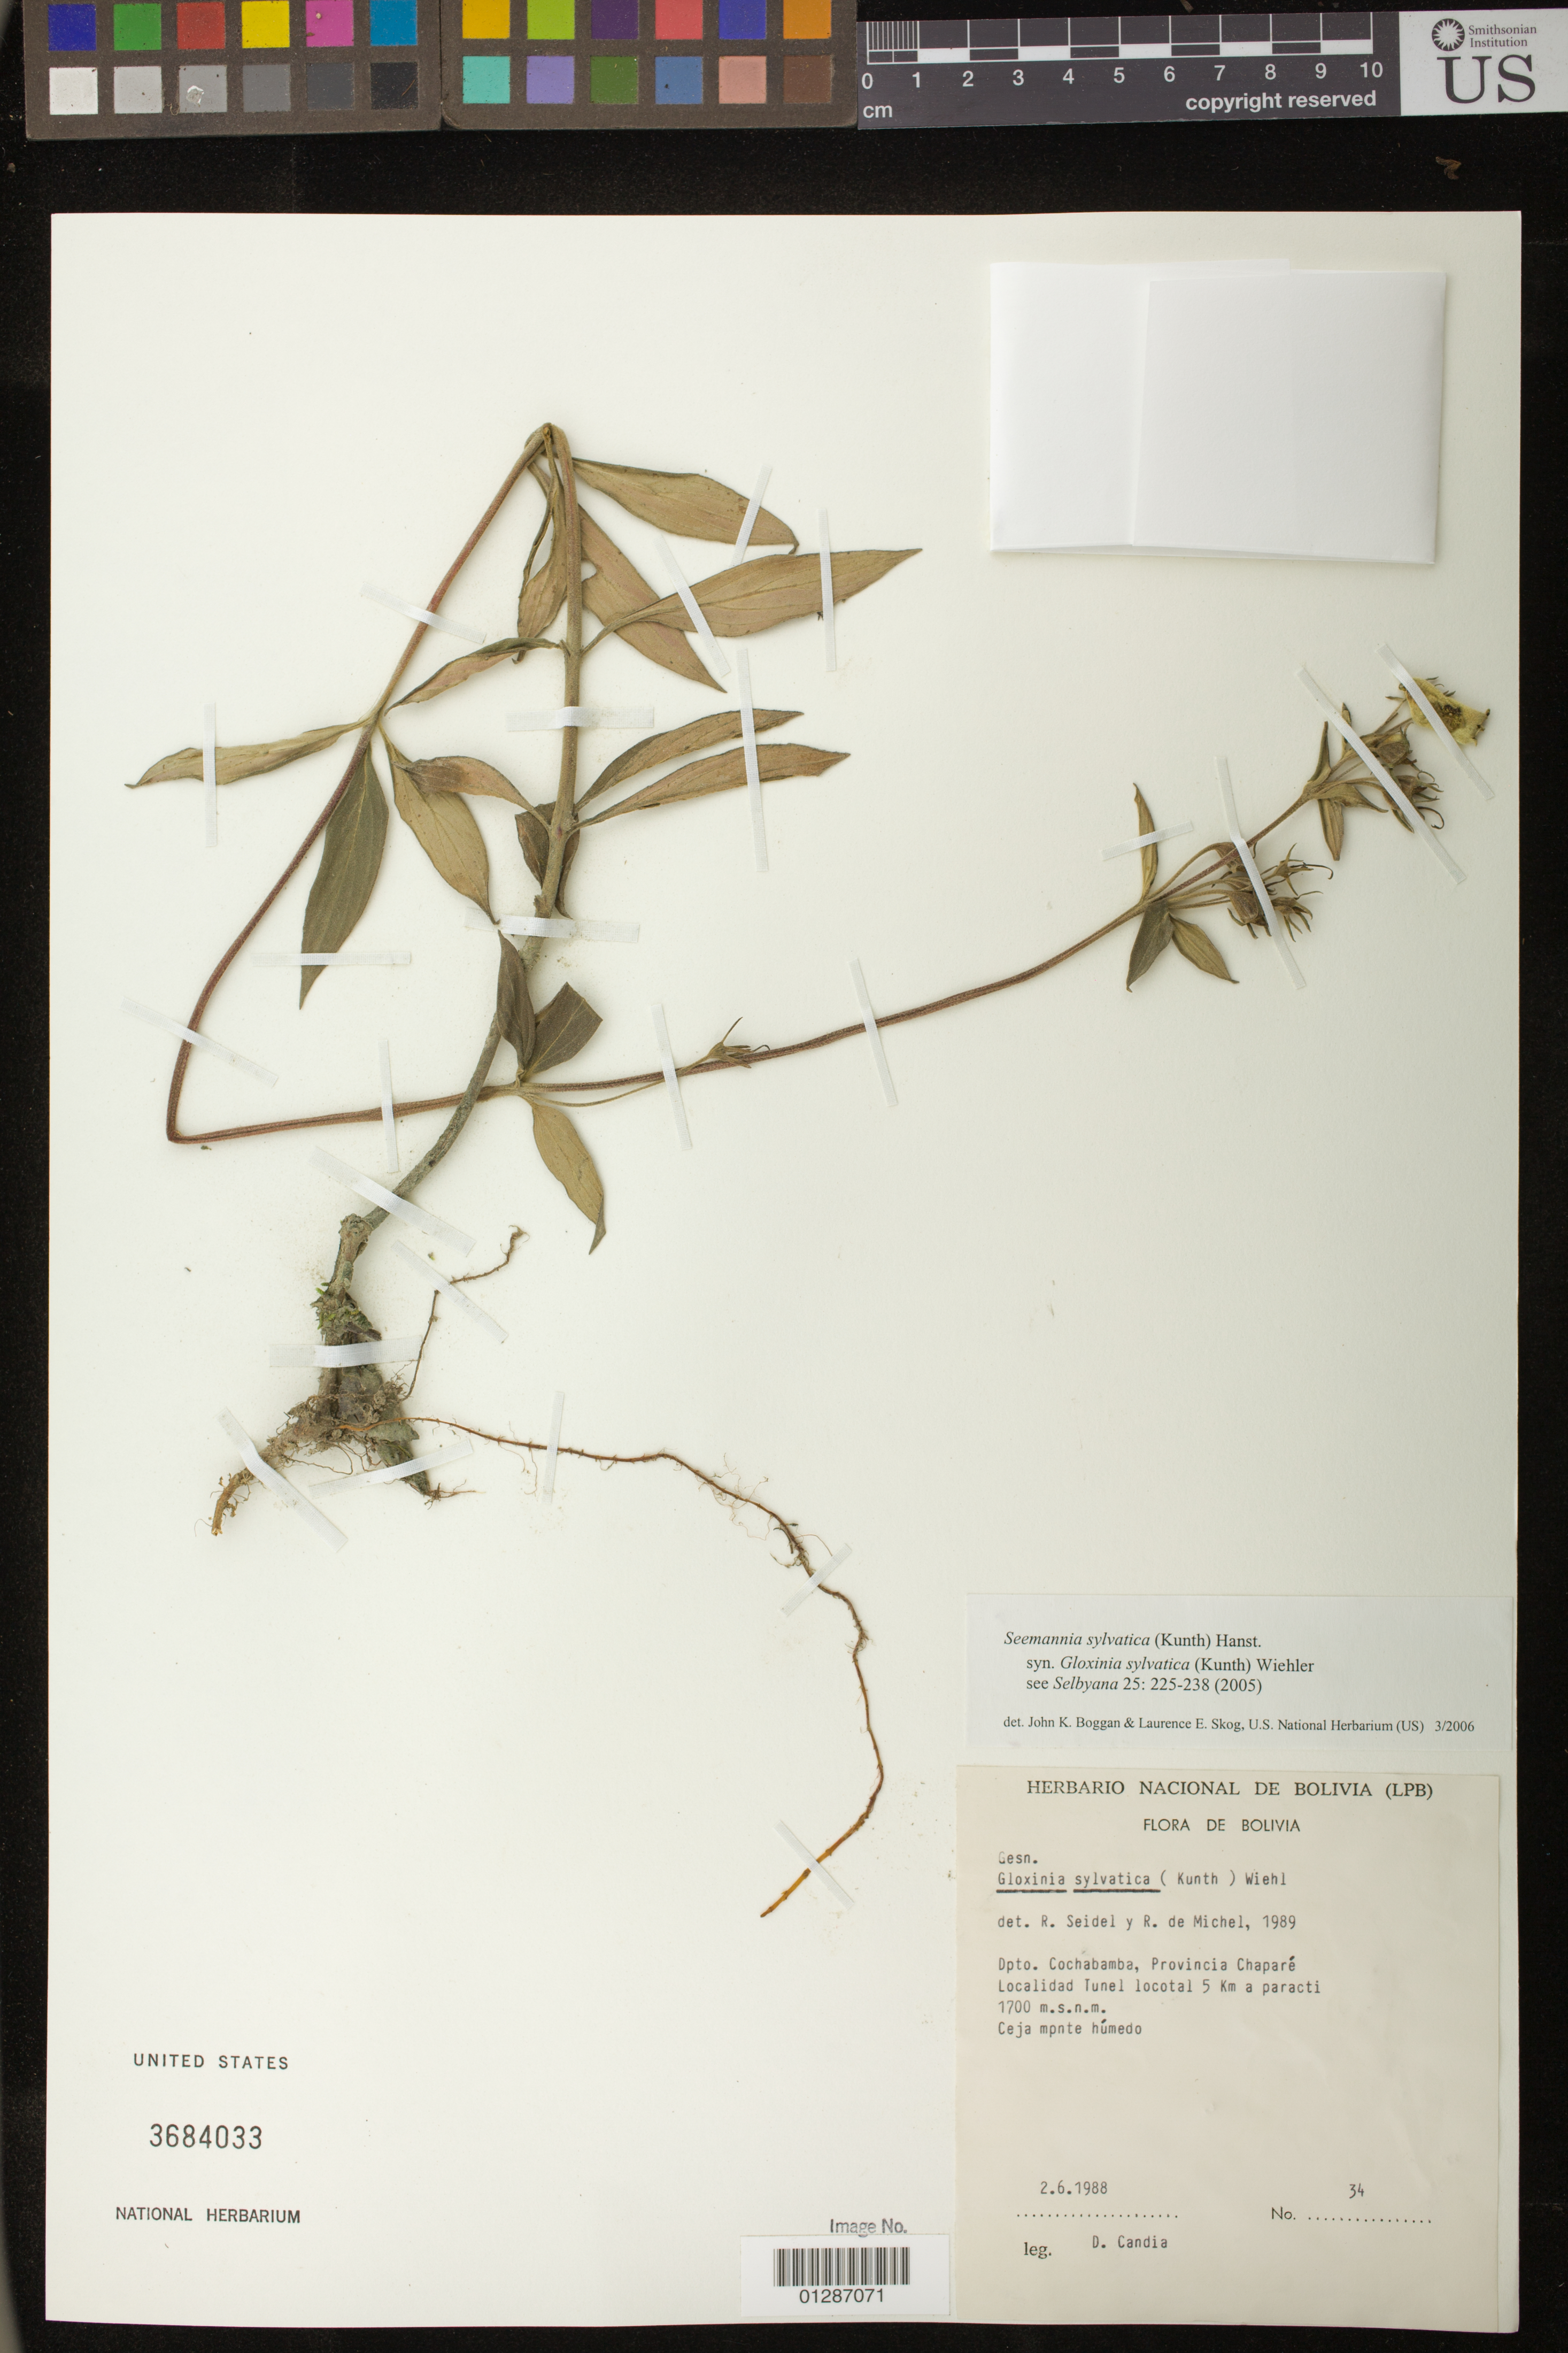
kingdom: Plantae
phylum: Tracheophyta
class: Magnoliopsida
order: Lamiales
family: Gesneriaceae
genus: Gloxinia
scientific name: Gloxinia sylvatica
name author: (Kunth) Wiehler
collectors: D. Candia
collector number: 34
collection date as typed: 2 Jun 1988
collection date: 1988-06-02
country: Bolivia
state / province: Cochabamba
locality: Prov. Chapare. Localidad Tunel locotal 5 km a paracti.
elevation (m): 1700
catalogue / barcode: US 3684033